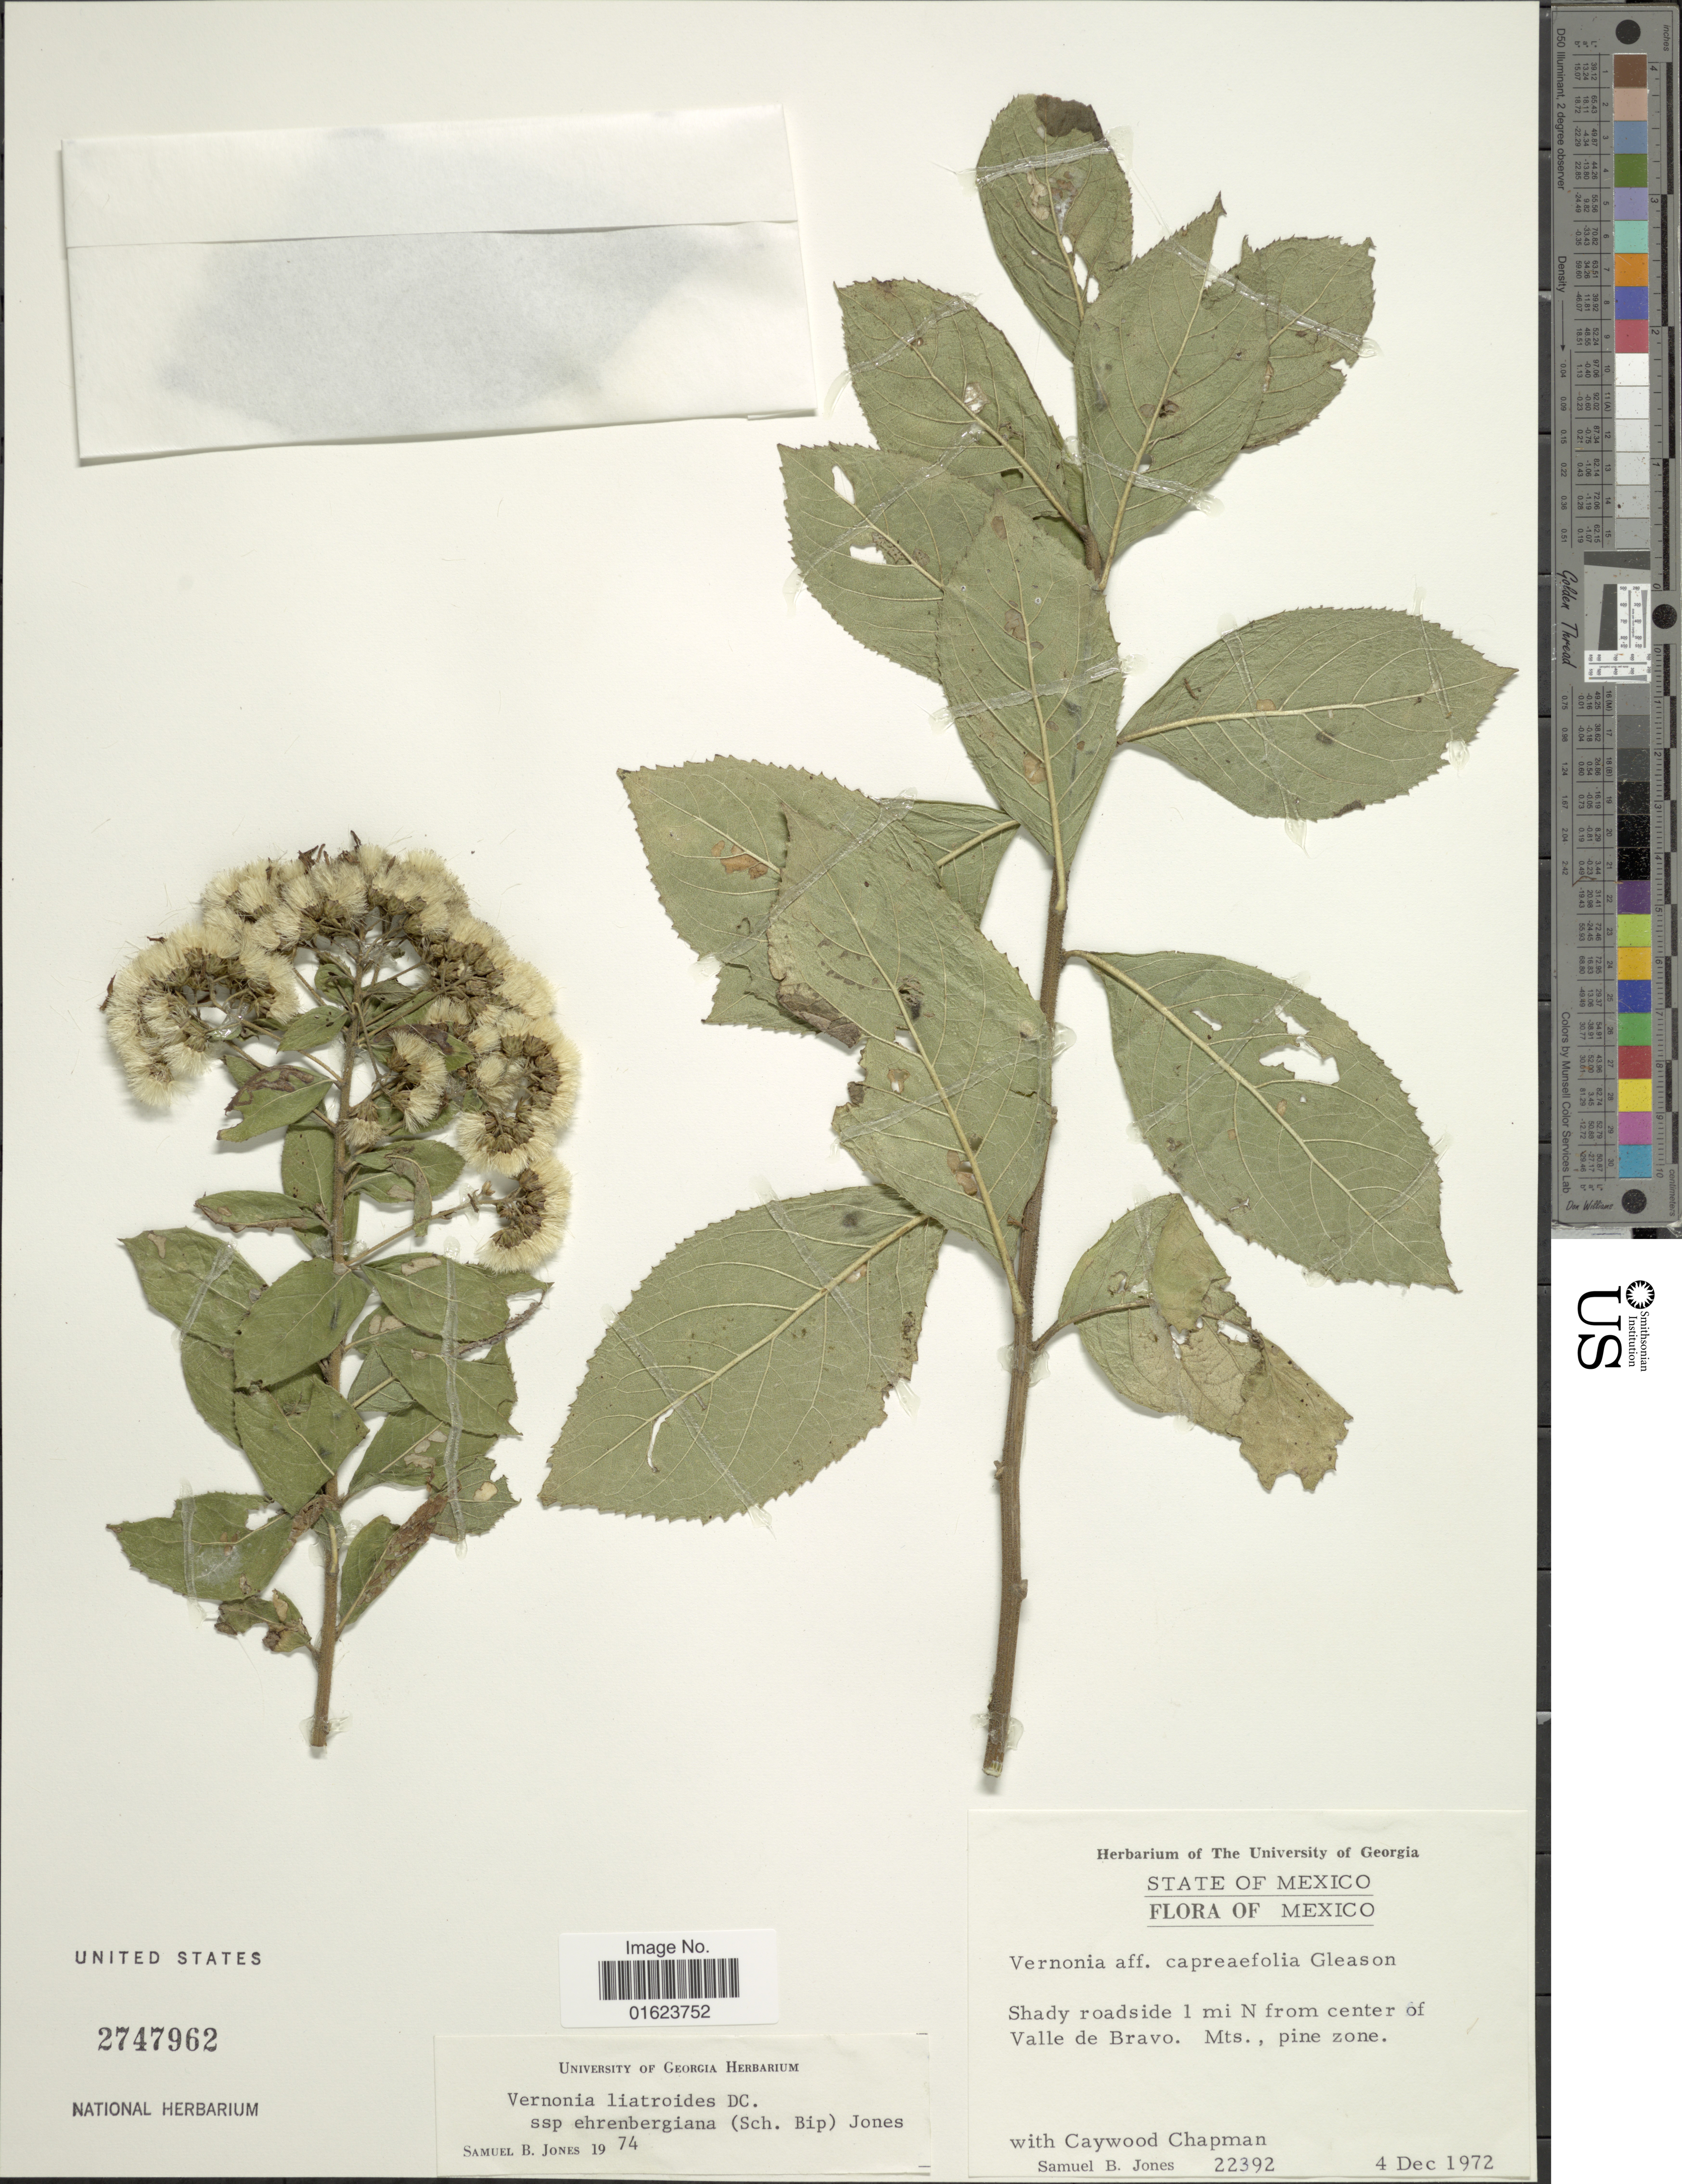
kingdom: Plantae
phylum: Tracheophyta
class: Magnoliopsida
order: Asterales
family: Asteraceae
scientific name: Vickianthus liatroides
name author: (DC.) H. Rob.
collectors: S. B. Jones & C. Chapman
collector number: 22392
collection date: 1972-12-04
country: Mexico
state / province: México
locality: Shady roadside 1 mi from center of Valle de Bravo. Mts. pine zone.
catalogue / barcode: US 2747962